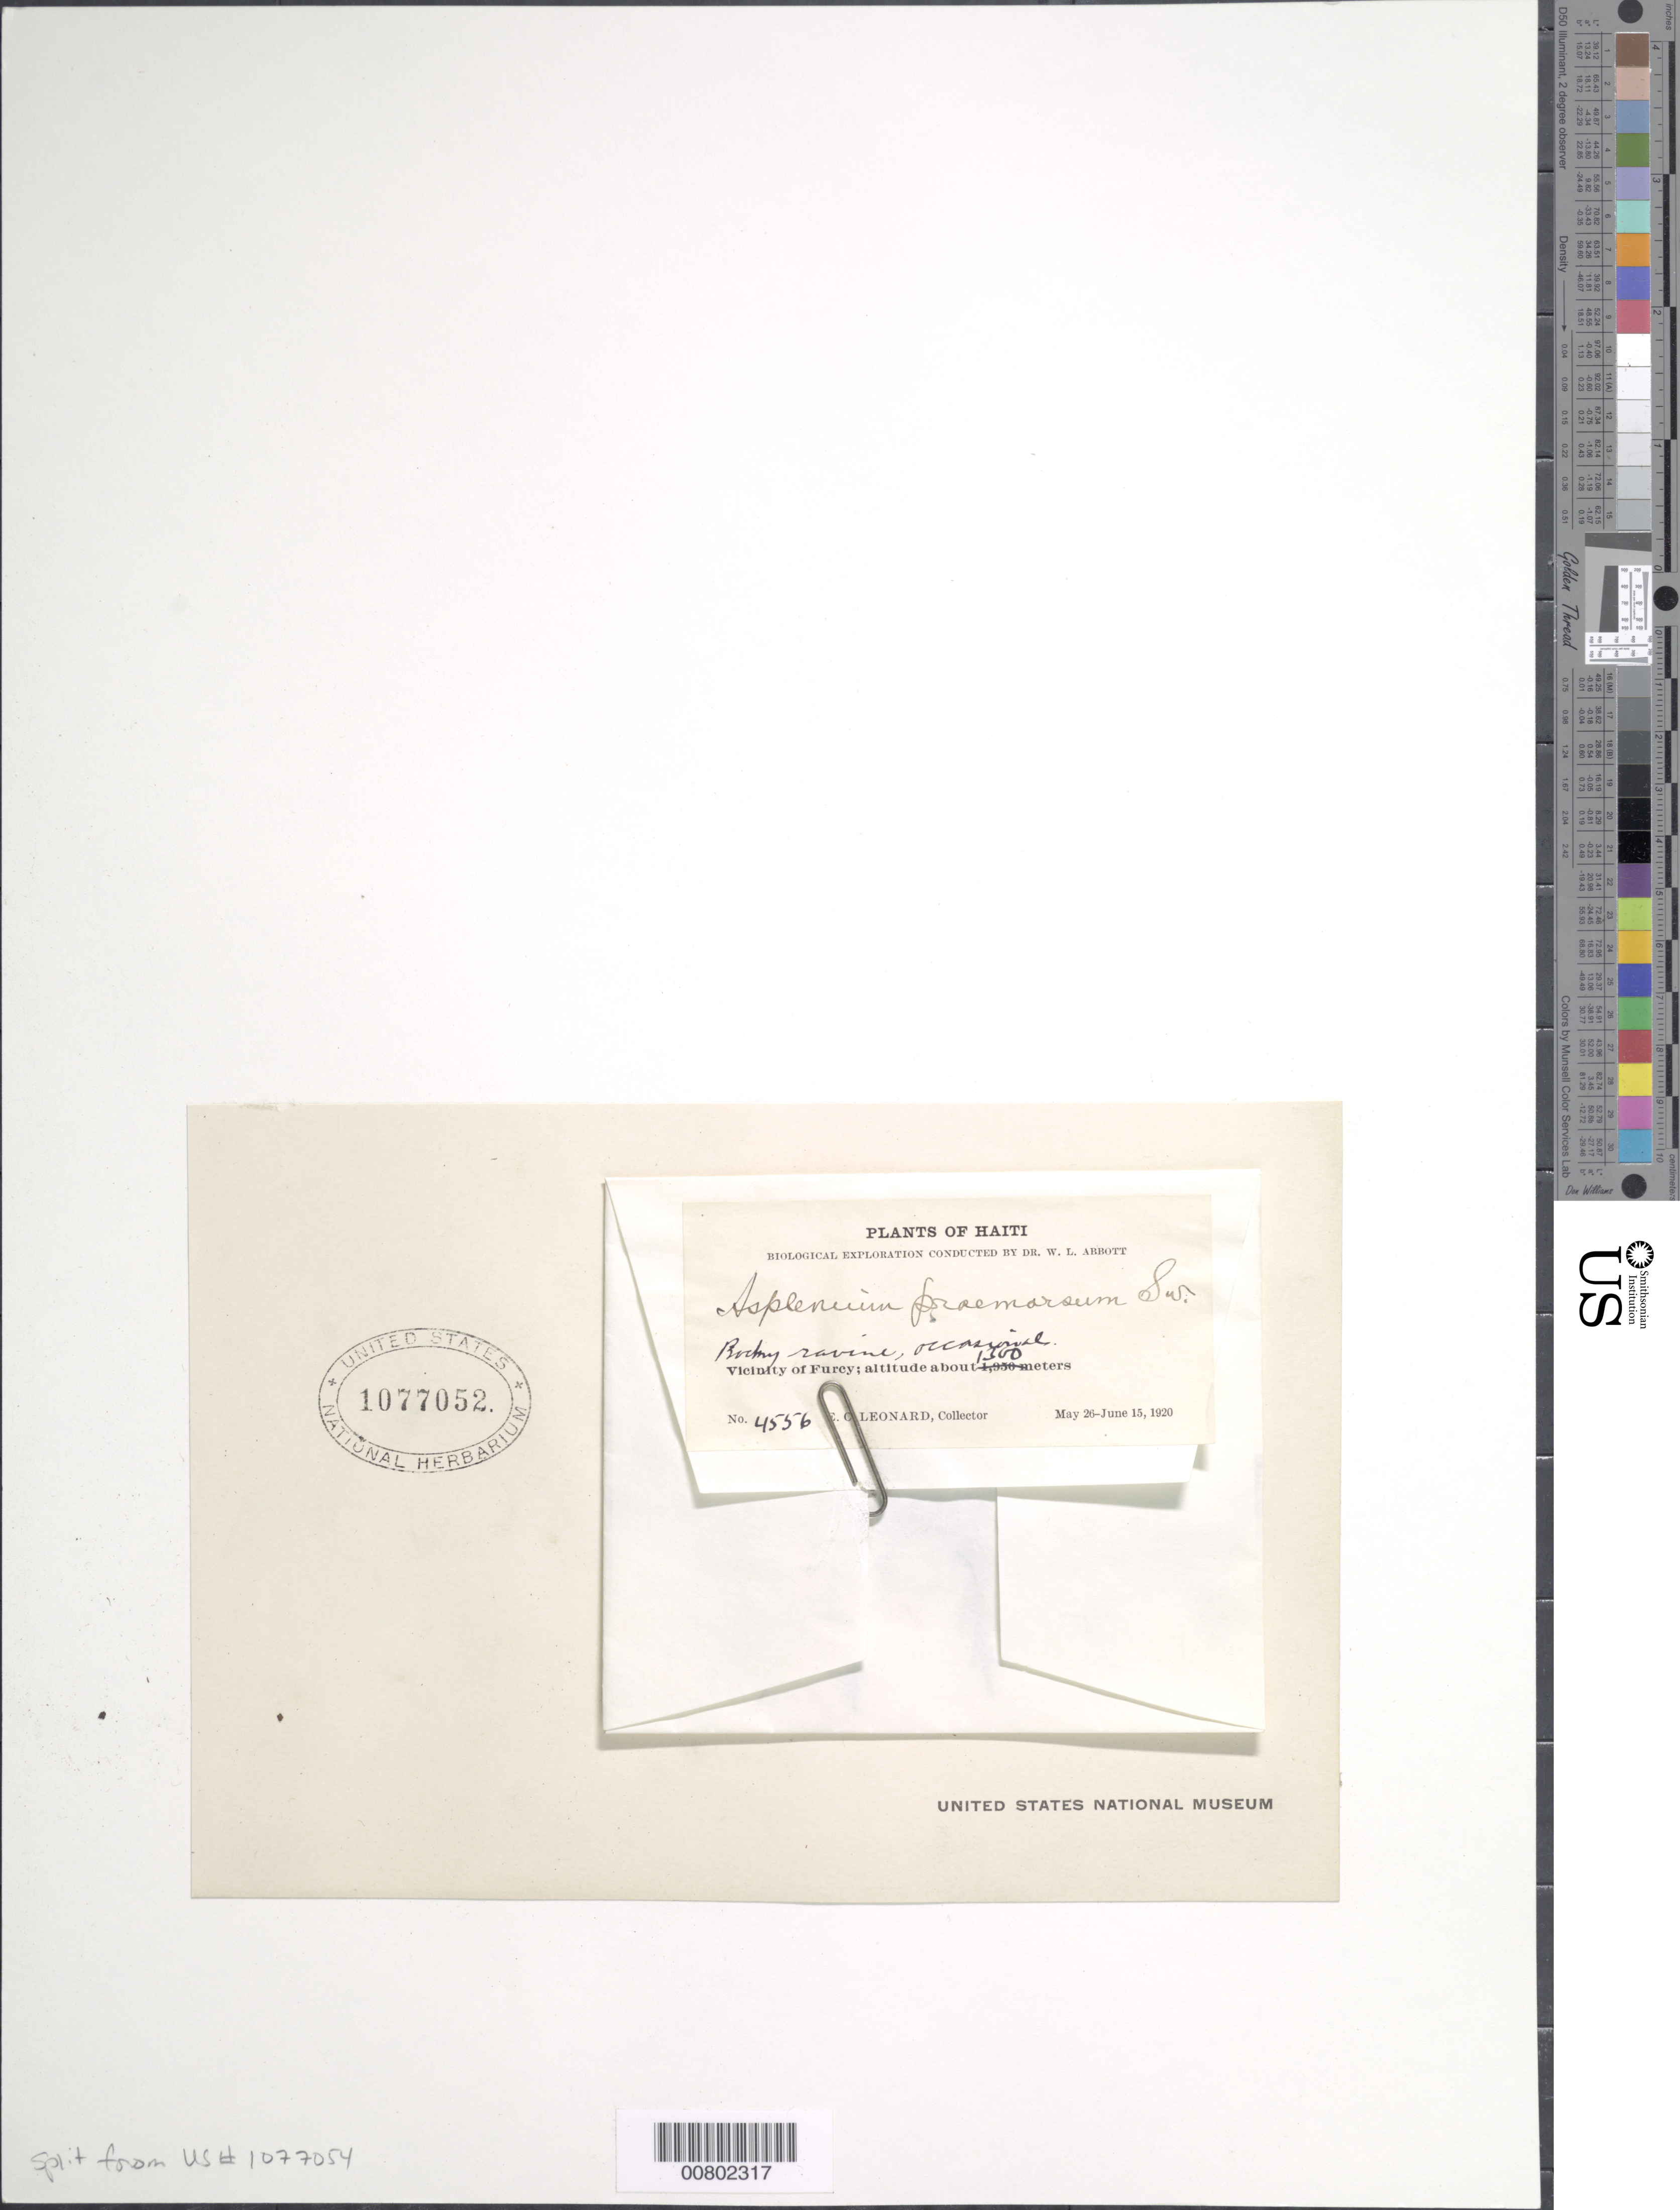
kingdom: Plantae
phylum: Tracheophyta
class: Polypodiopsida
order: Polypodiales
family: Aspleniaceae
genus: Asplenium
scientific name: Asplenium praemorsum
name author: Sw.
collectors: E. C. Leonard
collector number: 4556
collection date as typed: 26 May 1920 to 15 Jun 1920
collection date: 1920-05-26/1920-06-15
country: Haiti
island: Hispaniola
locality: Furcy vicinity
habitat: Rocky ravine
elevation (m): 1300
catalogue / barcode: US 1077052